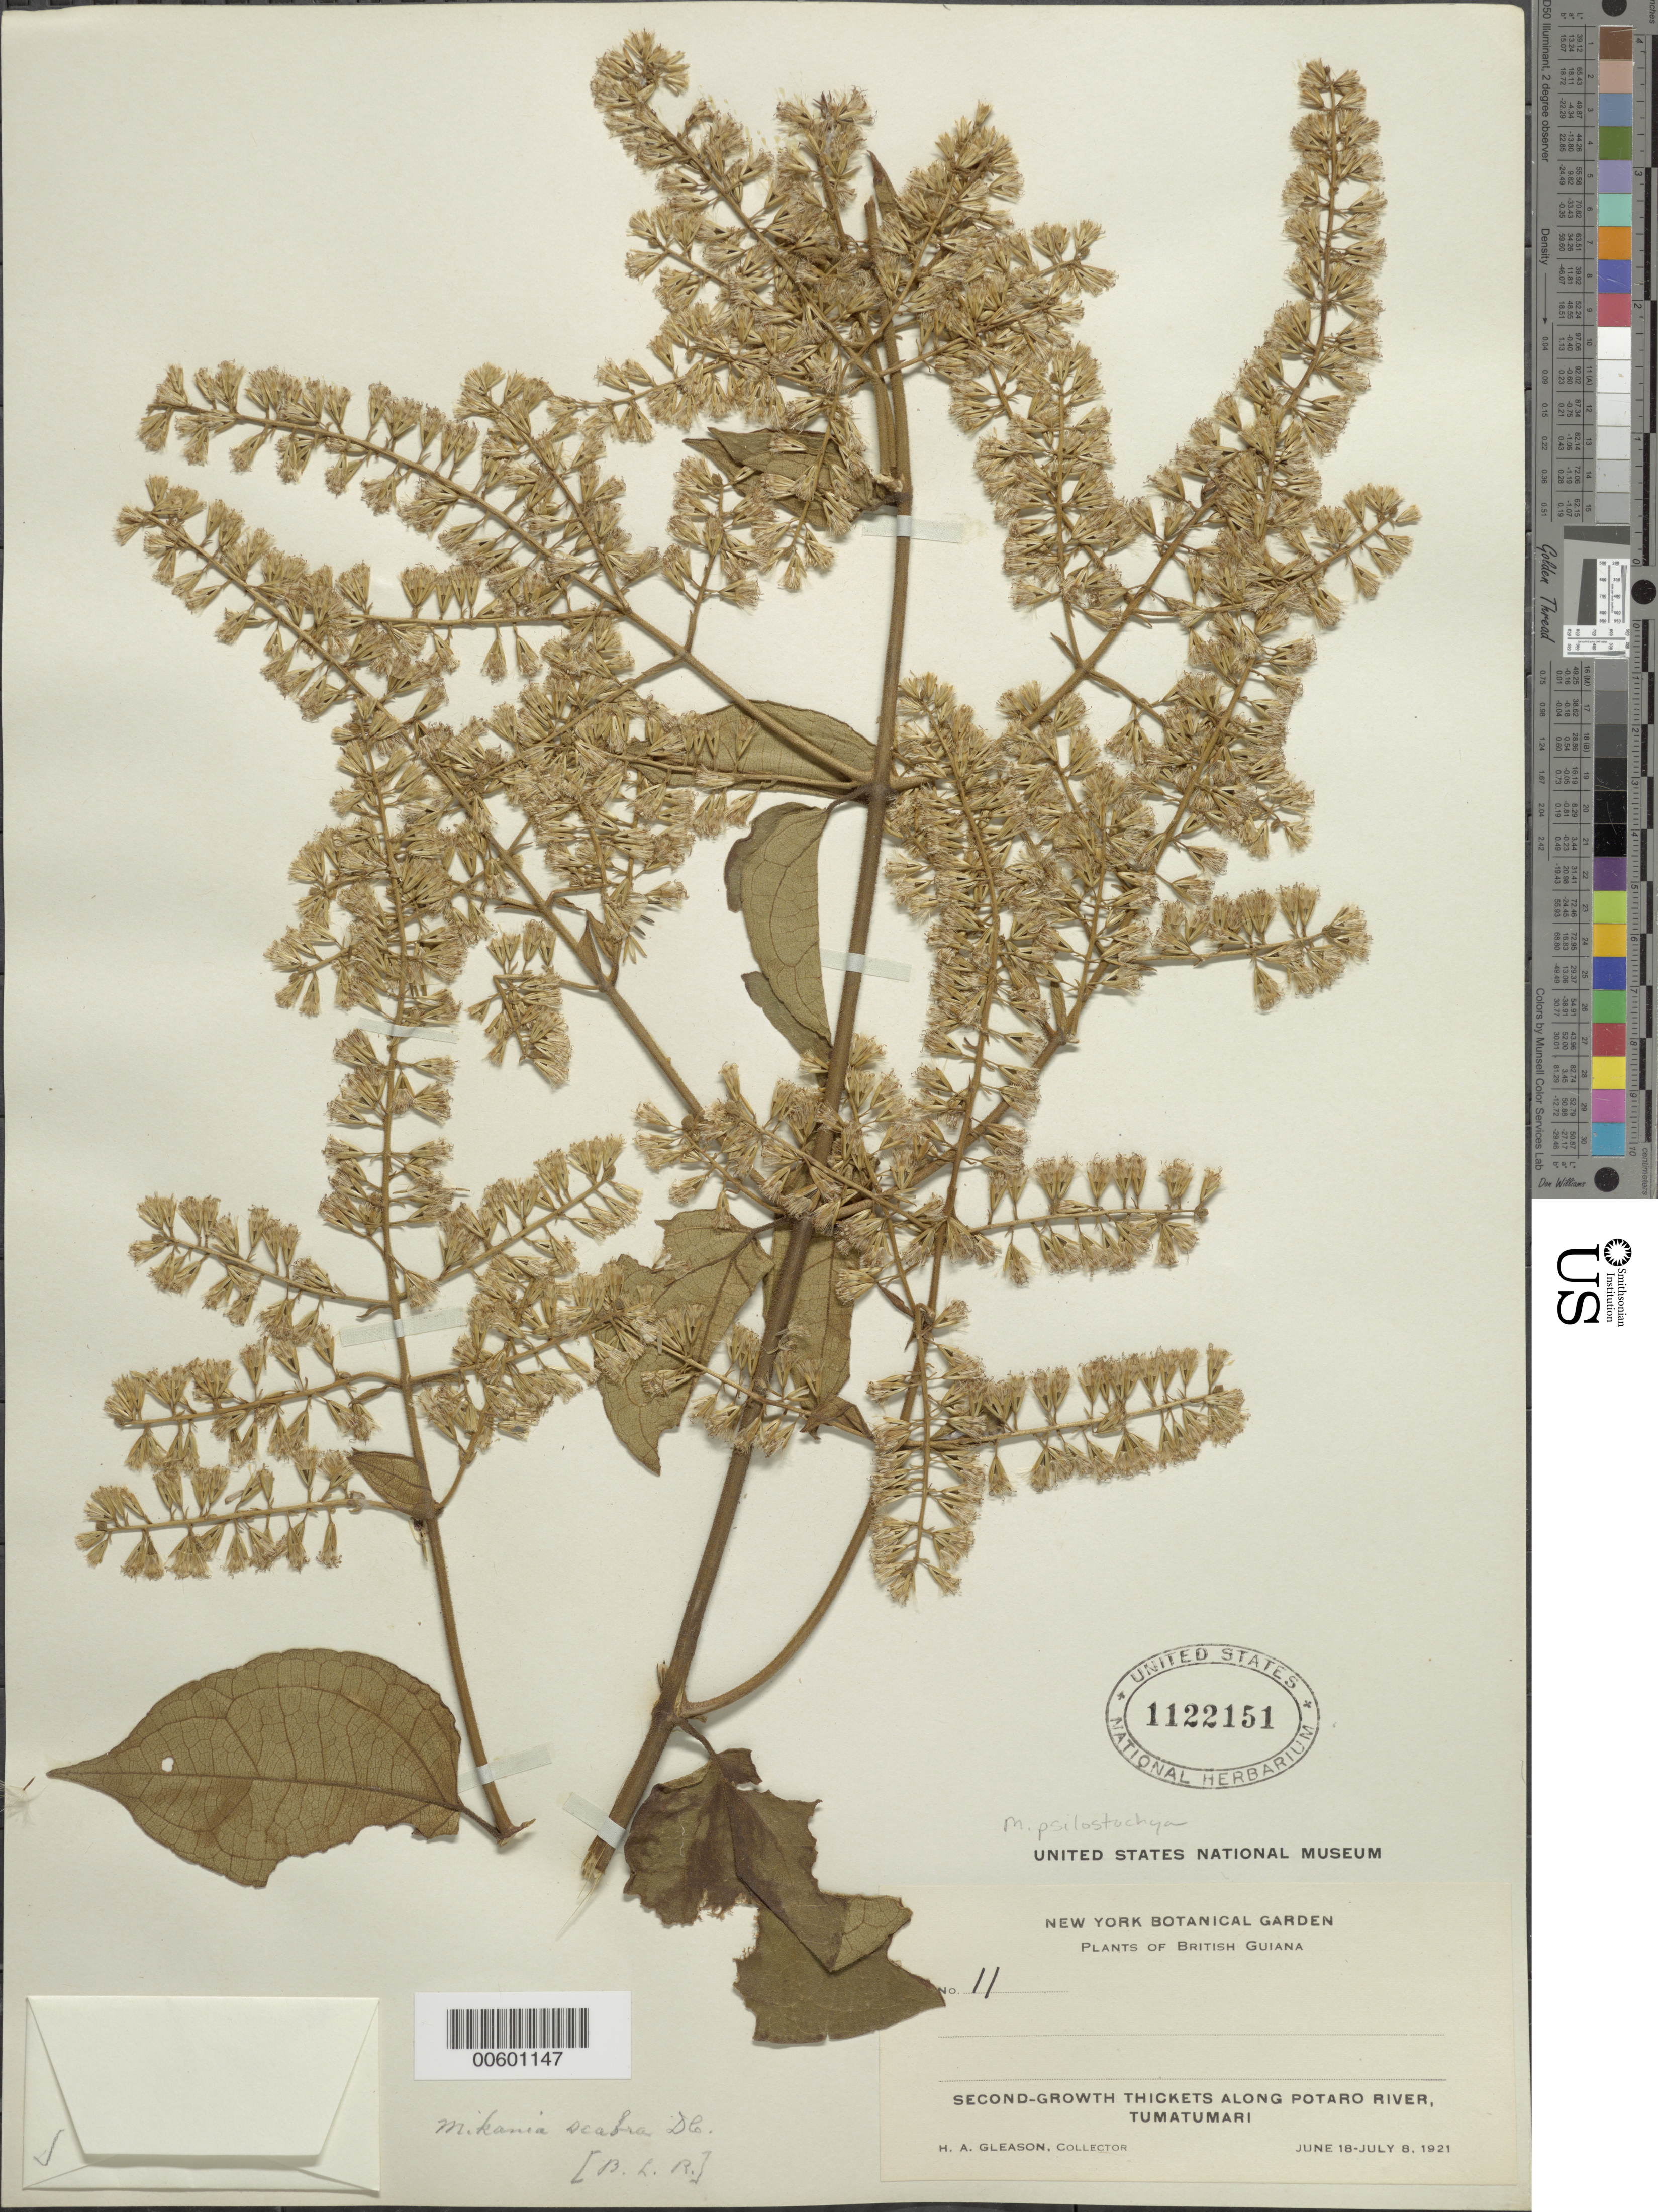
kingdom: Plantae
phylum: Tracheophyta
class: Magnoliopsida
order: Asterales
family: Asteraceae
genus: Mikania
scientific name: Mikania psilostachya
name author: DC.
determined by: Pruski, J. F.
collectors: H. A. Gleason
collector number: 11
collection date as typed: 18-Jun-21 to 8-Jul-21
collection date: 1921-06-18/1921-07-08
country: Guyana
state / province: Potaro-Siparuni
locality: Tumatumari Village, Potaro R.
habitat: Second growth thickets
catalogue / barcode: US 1122151